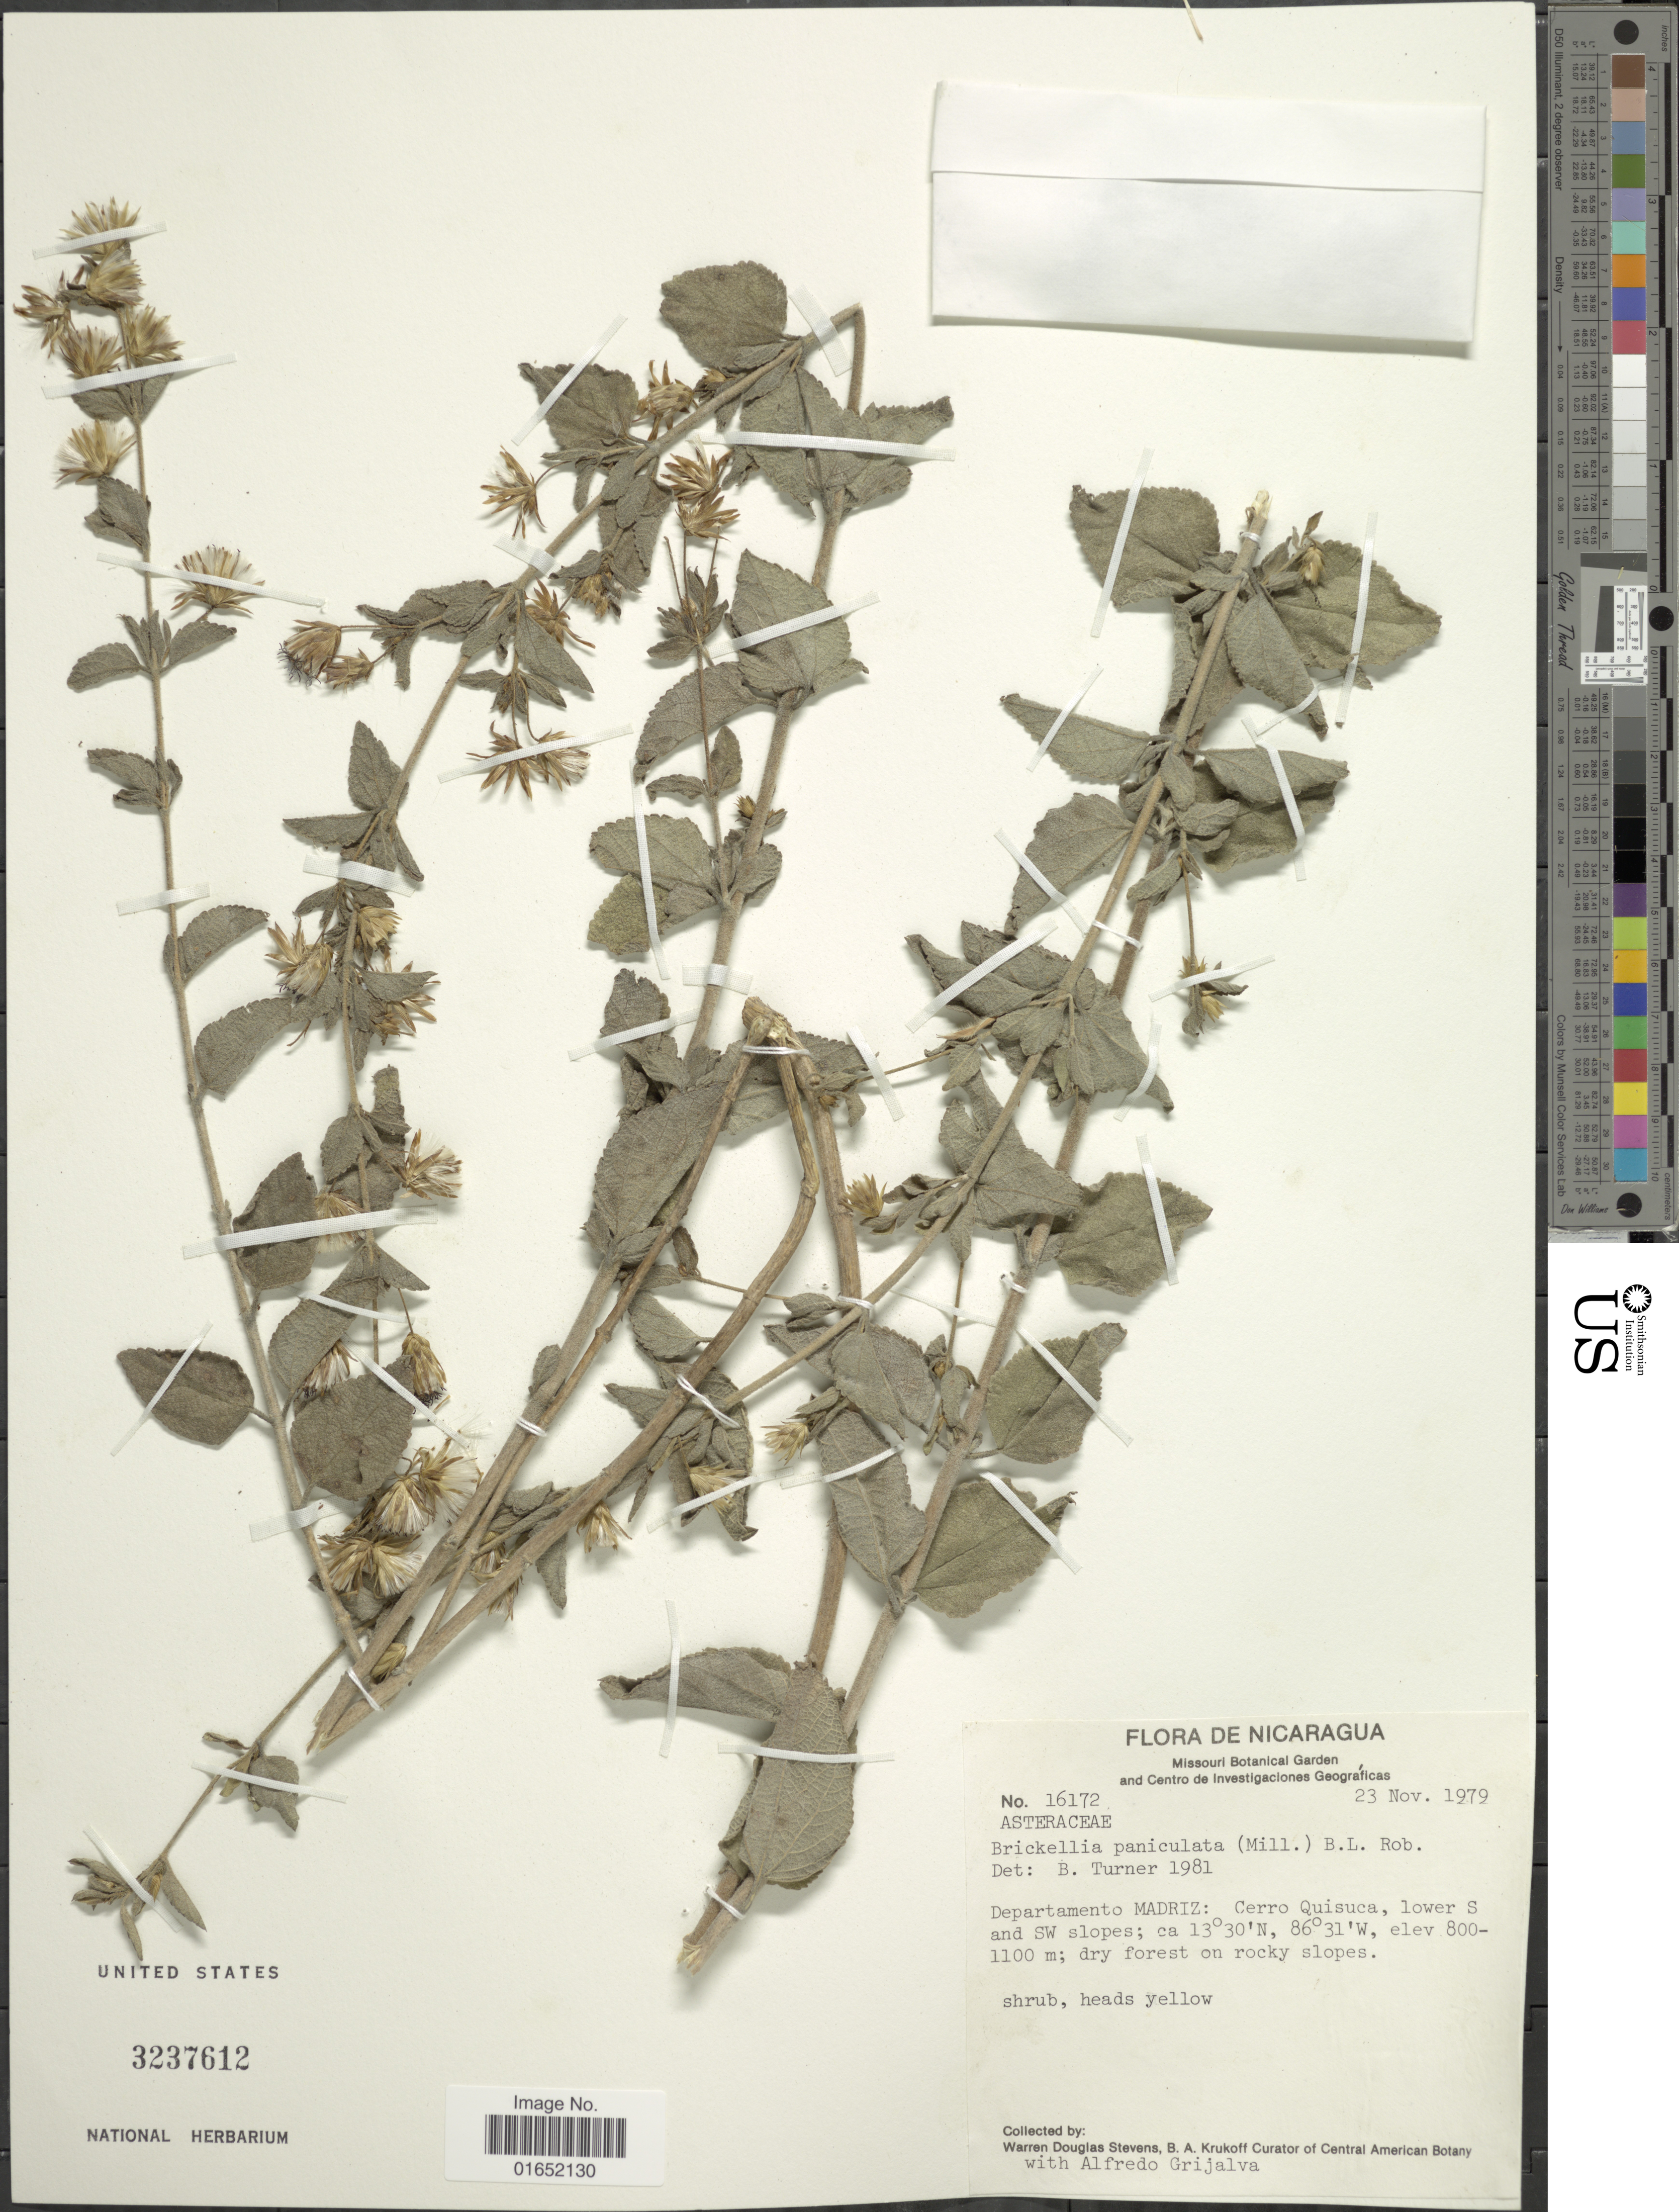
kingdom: Plantae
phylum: Tracheophyta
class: Magnoliopsida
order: Asterales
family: Asteraceae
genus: Brickellia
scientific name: Brickellia paniculata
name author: (Mill.) B.L. Rob.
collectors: W. D. Stevens, B. A. Krukoff & A. Grijalva P.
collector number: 16172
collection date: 1979-11-23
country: Nicaragua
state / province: Madriz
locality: Departamento Madriz: Cerro Quisuca, lower S and SW slopes; dry forest on rocky slopes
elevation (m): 800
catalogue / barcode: US 3237612